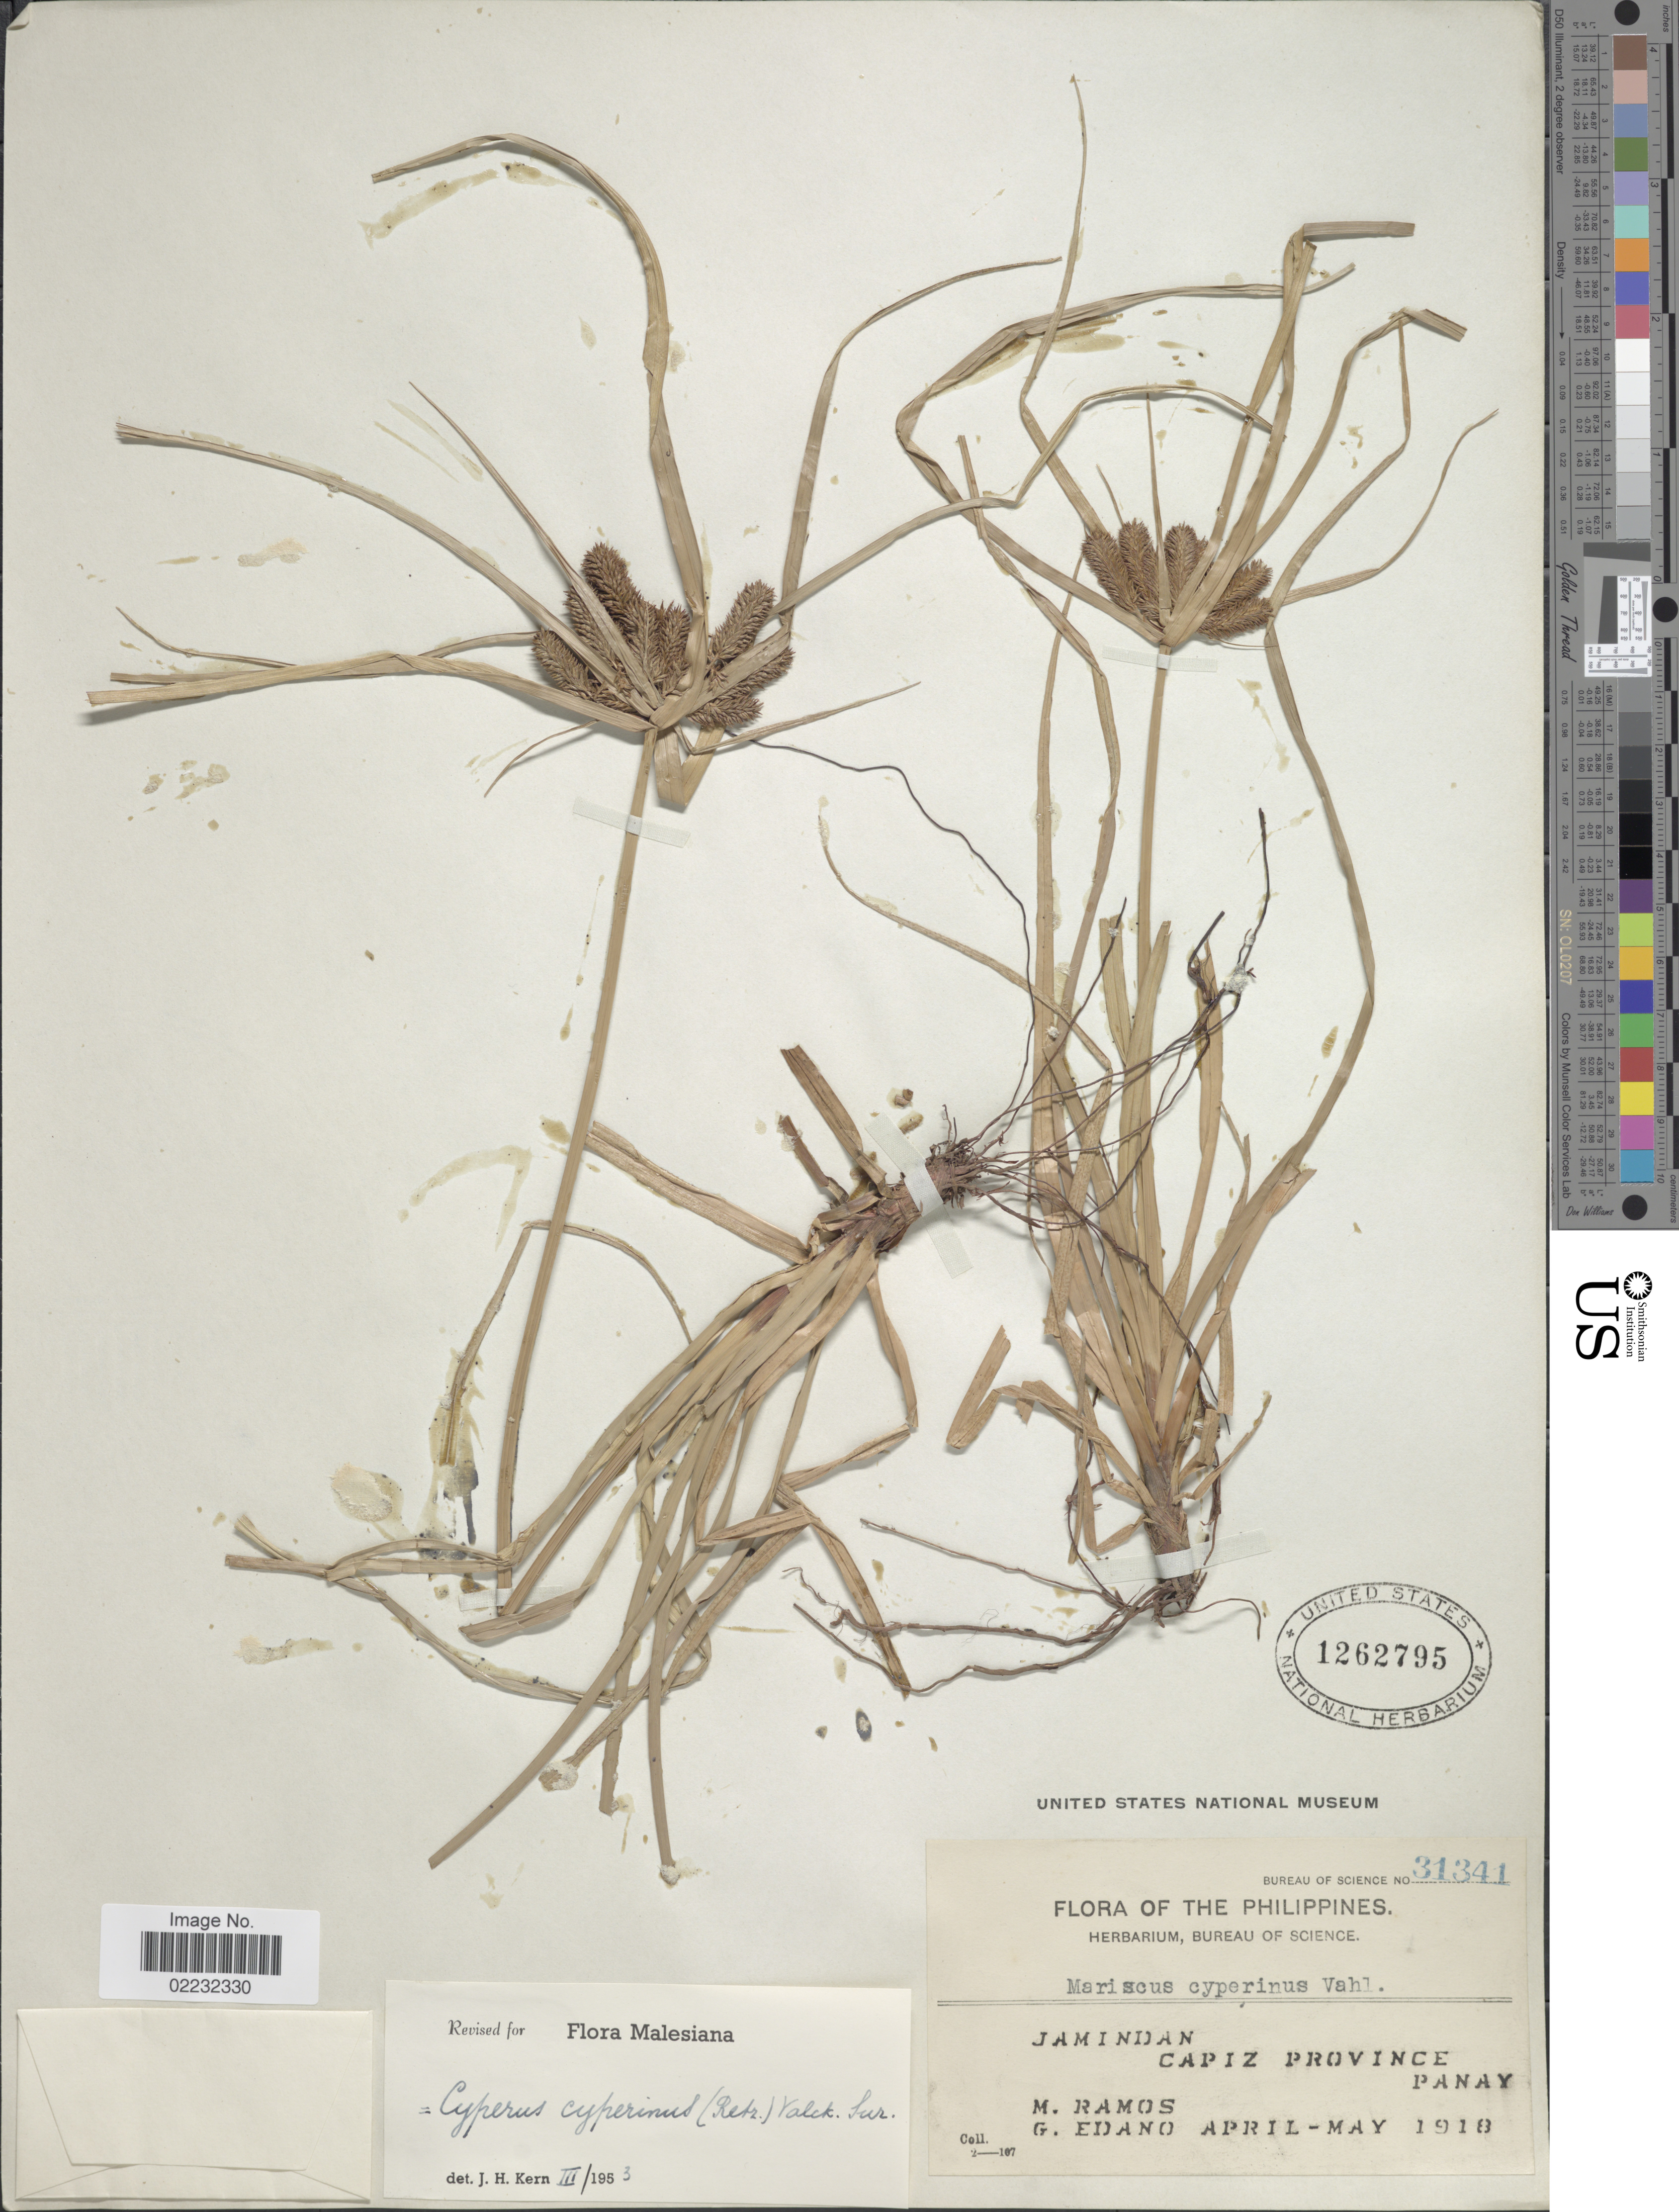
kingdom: Plantae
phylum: Tracheophyta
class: Liliopsida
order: Poales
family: Cyperaceae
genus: Cyperus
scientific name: Cyperus cyperinus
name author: (Retz.) Valck. Sur.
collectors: M. Ramos & G. Edaño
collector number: Bureau of Science 31341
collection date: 1918-04/1918-05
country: Philippines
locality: Jamindan, Capiz Province, Panay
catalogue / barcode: US 1262795